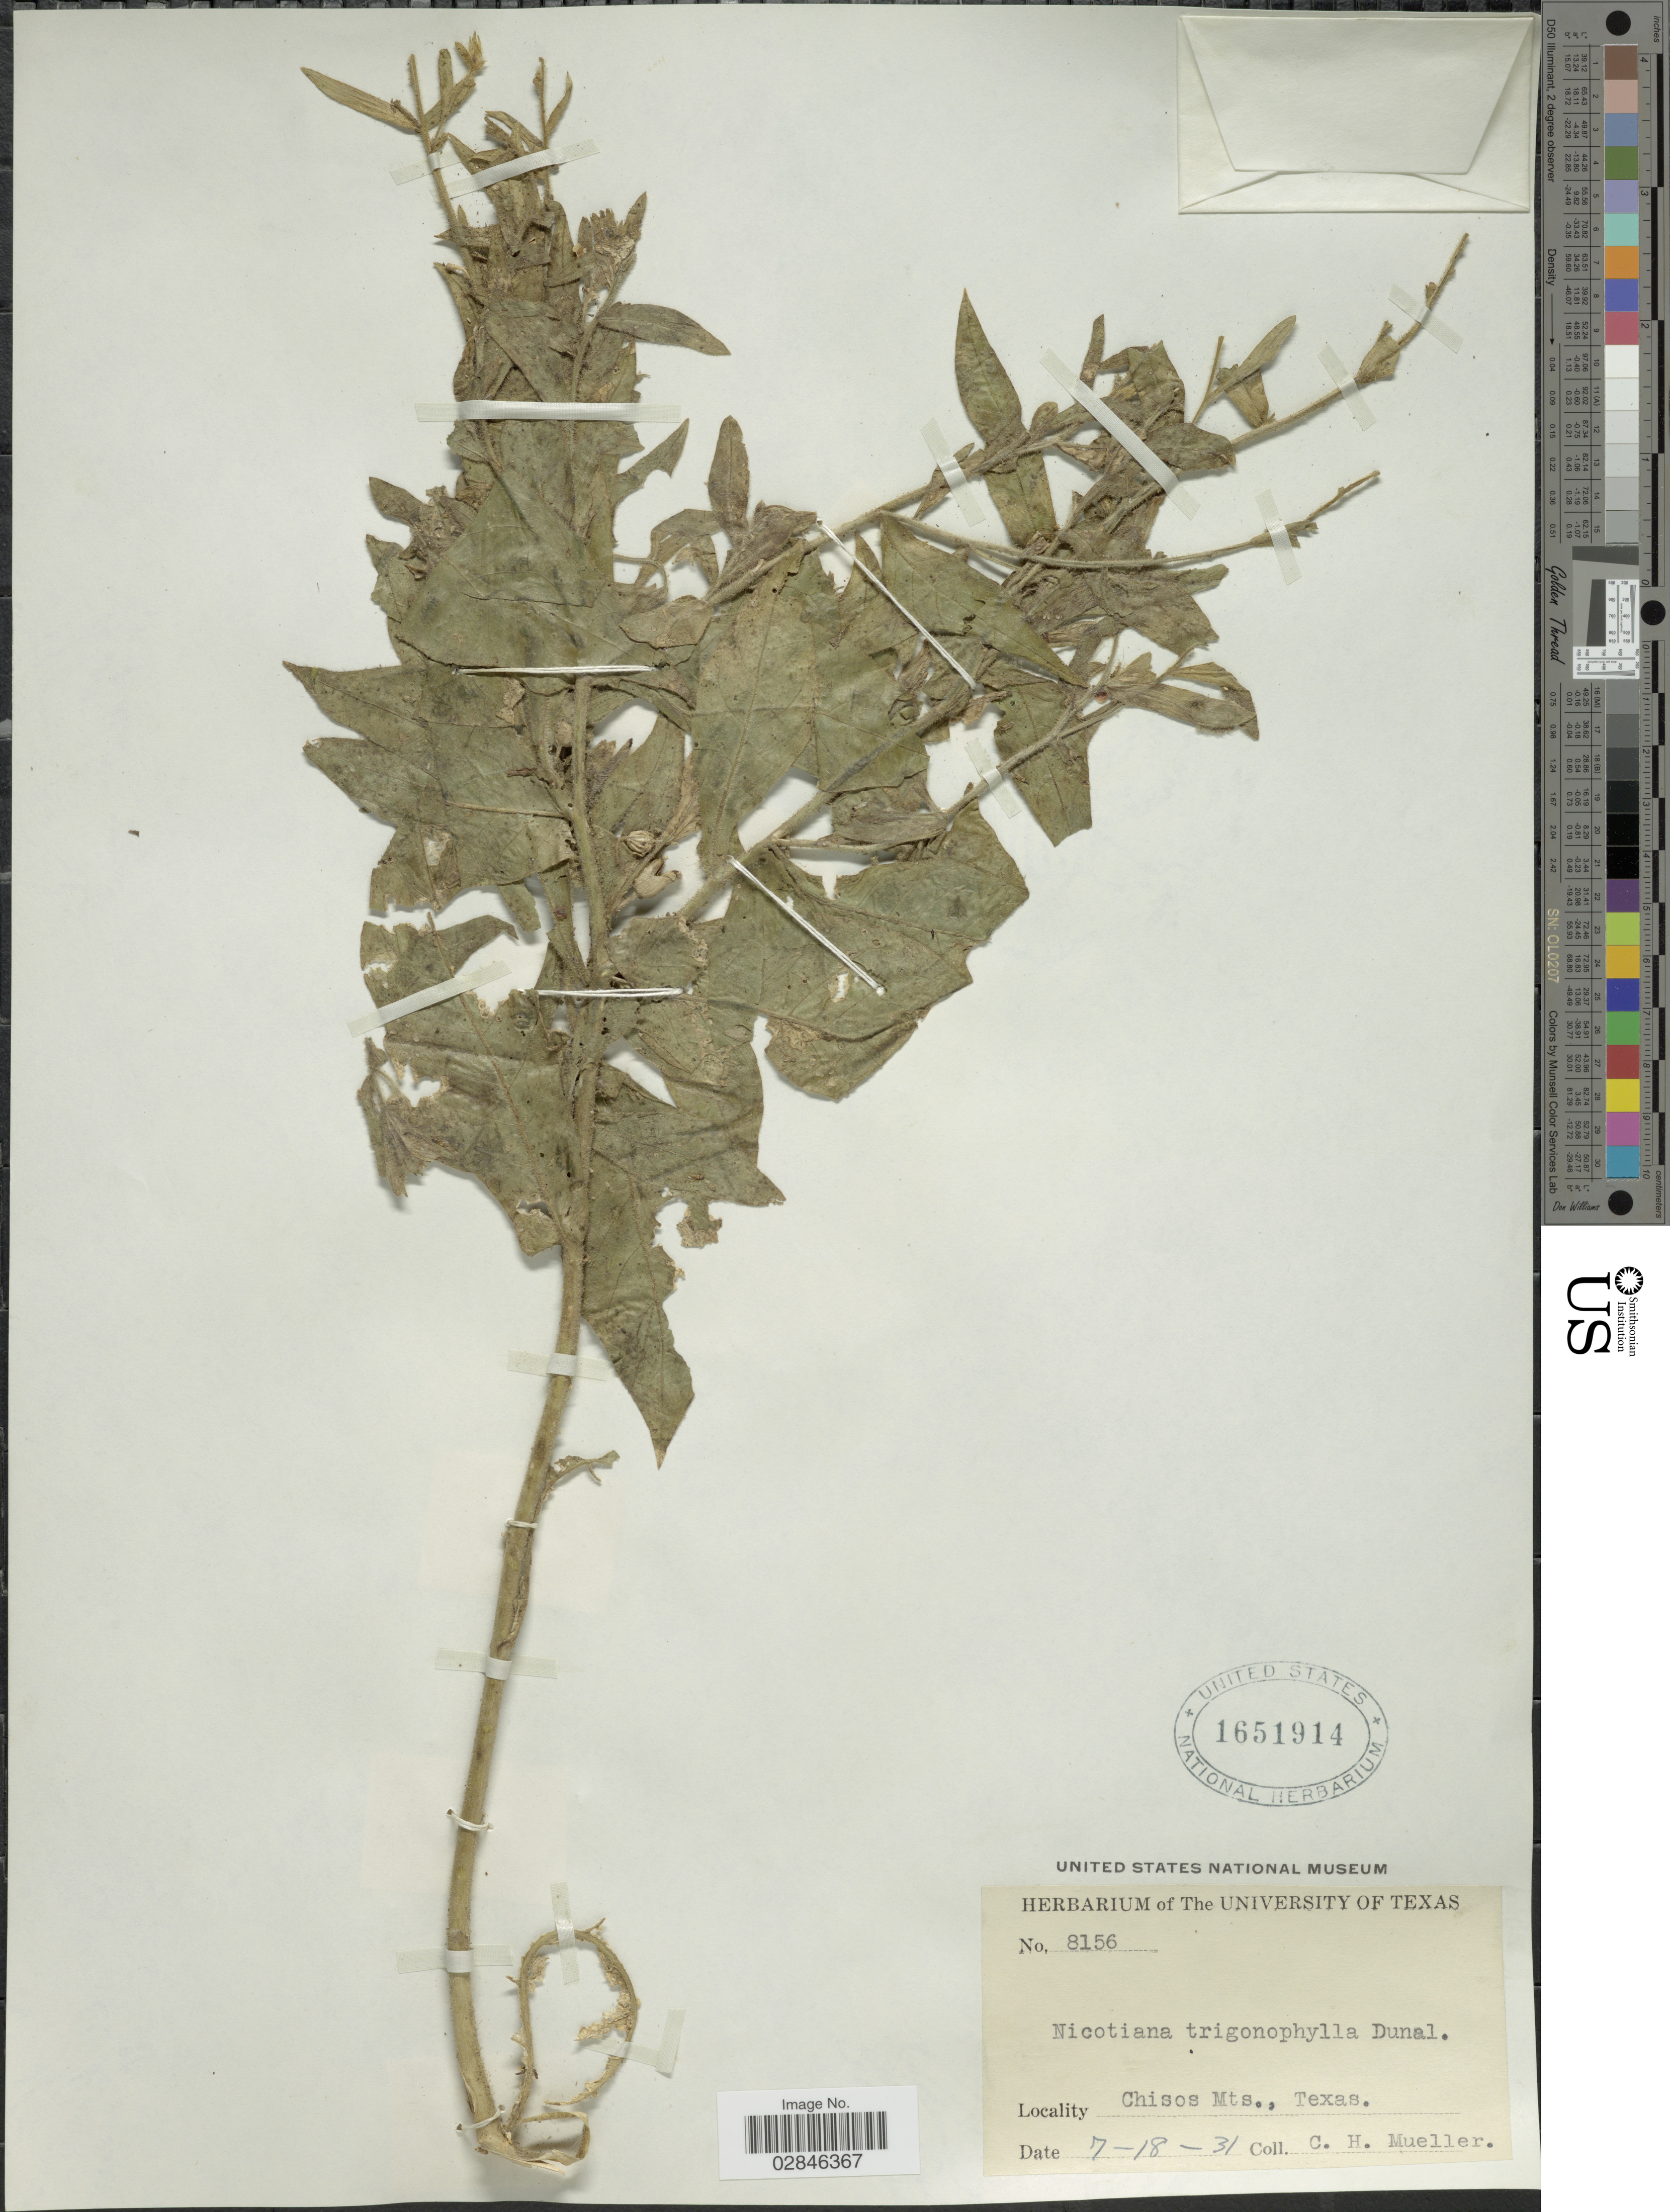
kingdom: Plantae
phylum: Tracheophyta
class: Magnoliopsida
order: Solanales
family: Solanaceae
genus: Nicotiana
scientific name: Nicotiana trigonophylla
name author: Dunal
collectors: C. H. Mueller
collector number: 8156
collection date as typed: Transcribed d/m/y: 18/7/31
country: United States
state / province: Texas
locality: Chisos Mts.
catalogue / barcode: US 1651914